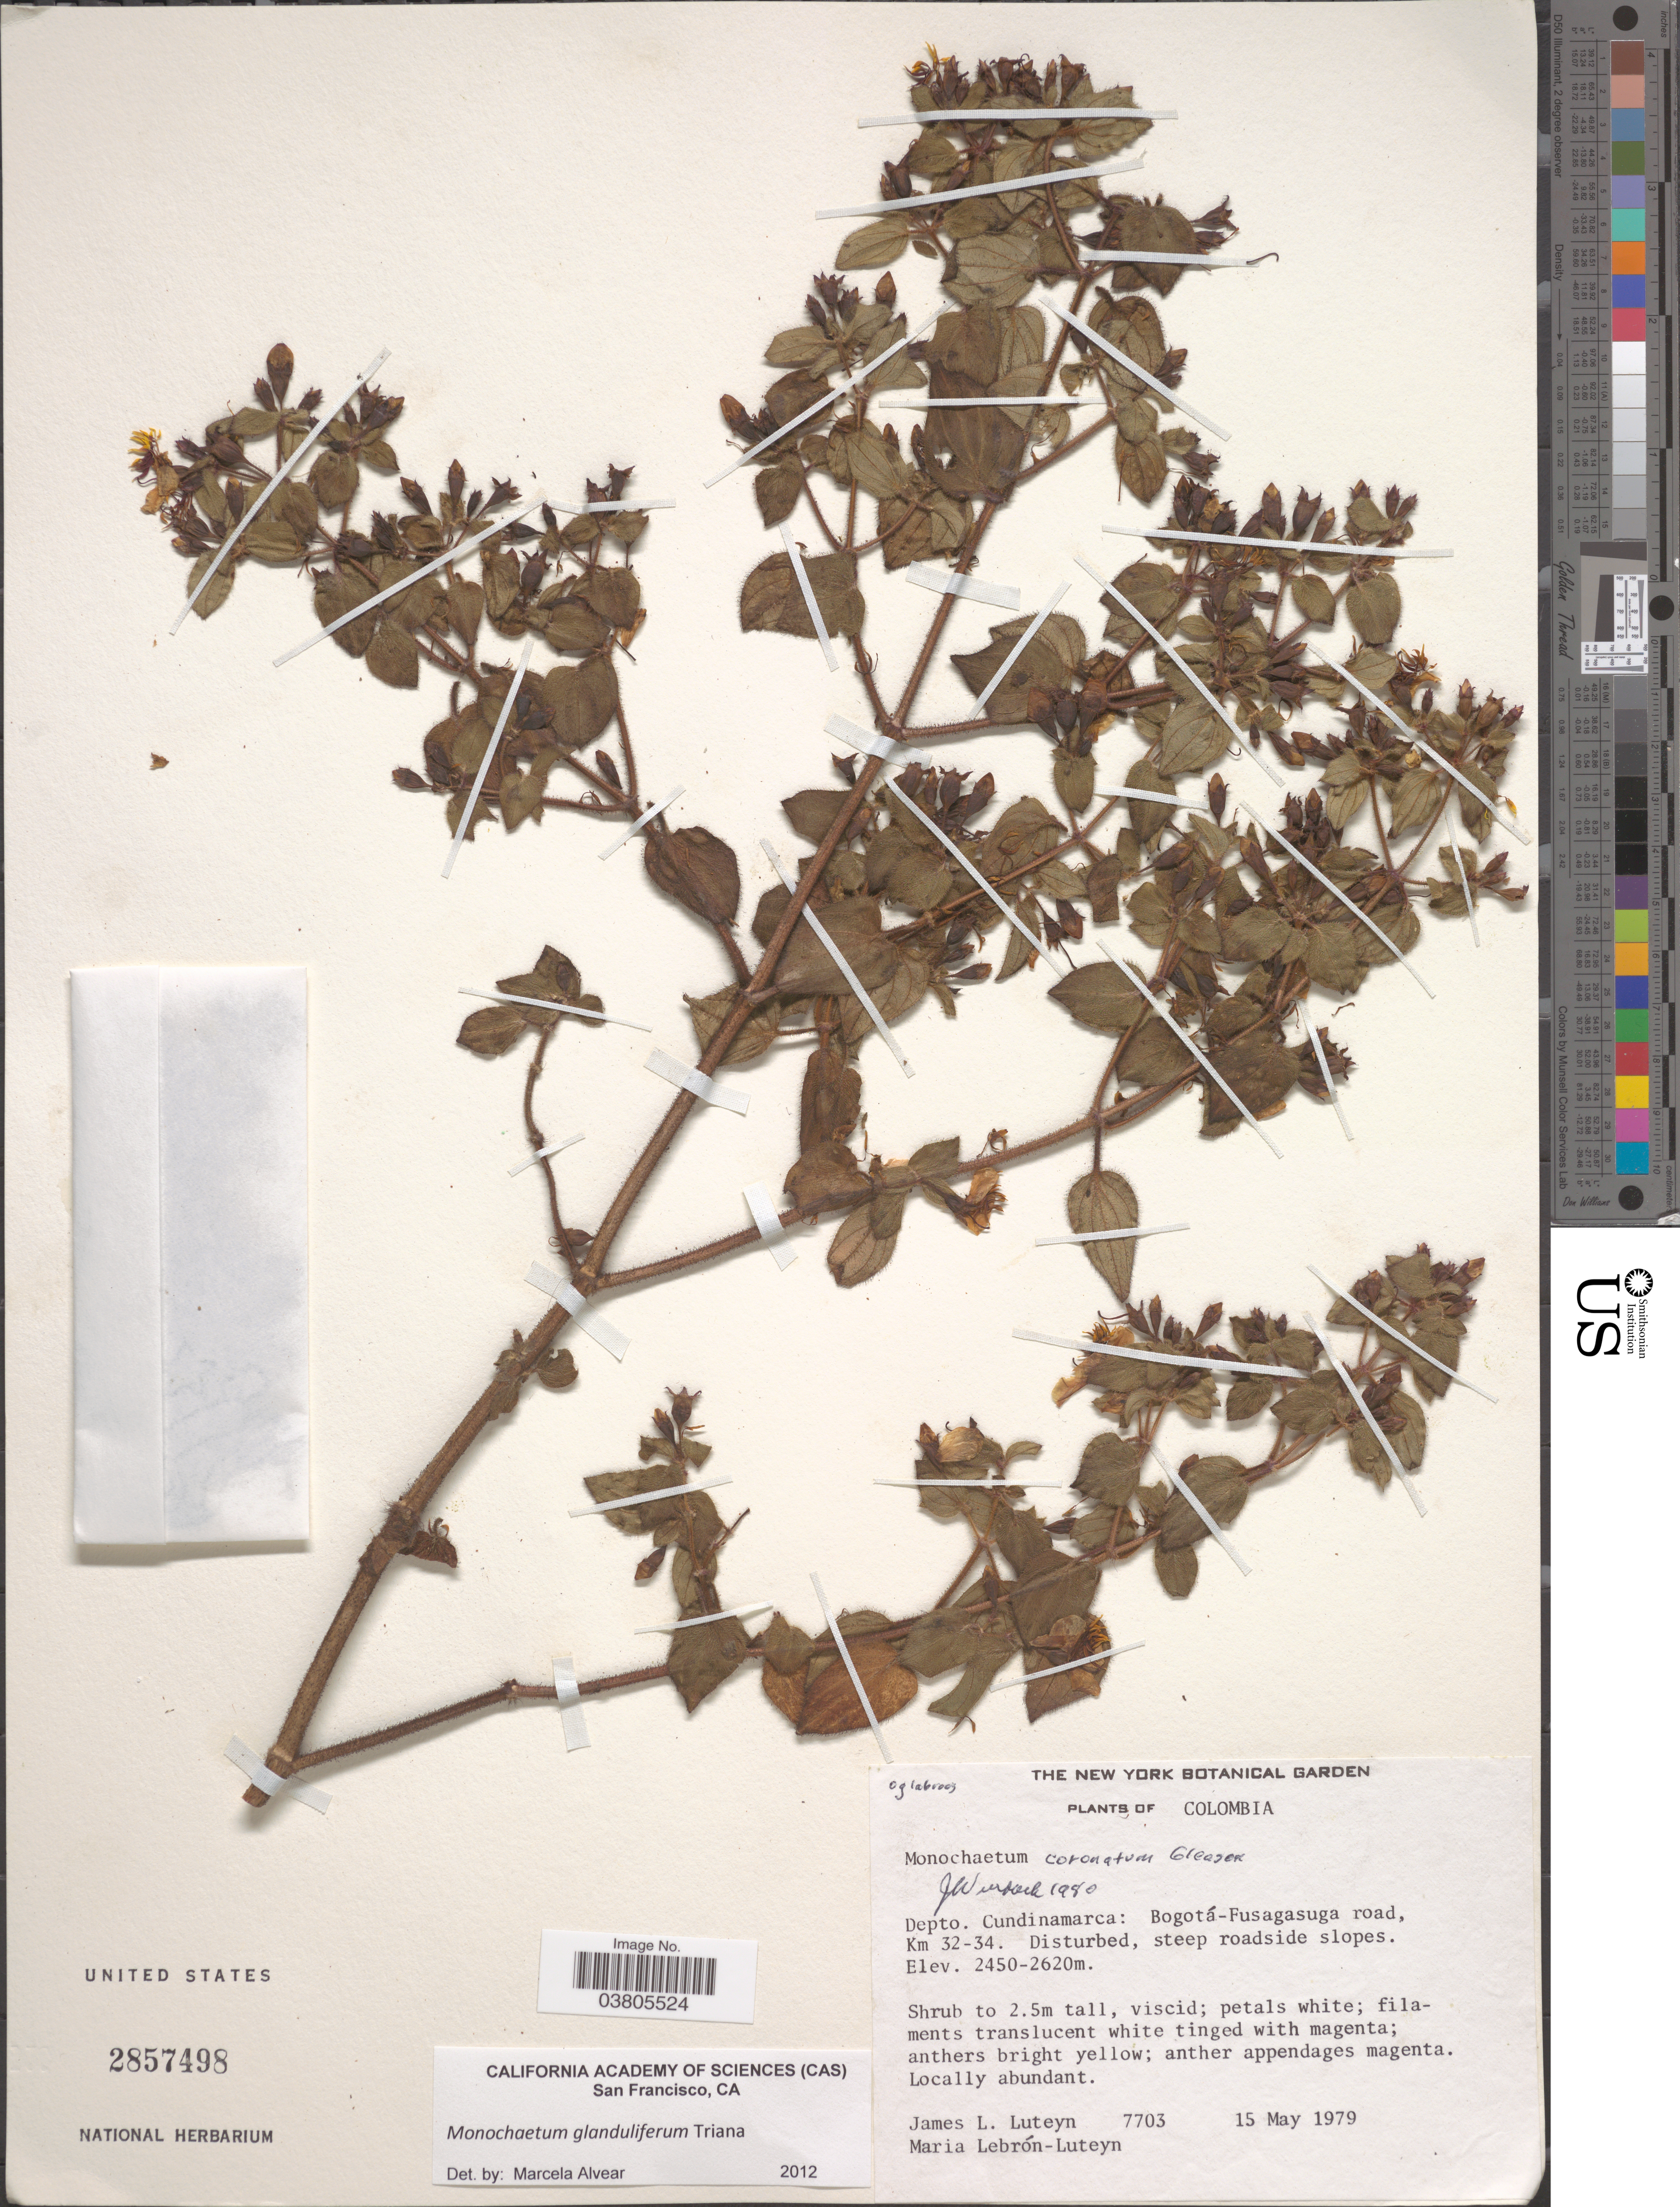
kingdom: Plantae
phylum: Tracheophyta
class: Magnoliopsida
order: Myrtales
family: Melastomataceae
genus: Monochaetum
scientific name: Monochaetum glanduliferum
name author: Triana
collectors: J. L. Luteyn & M. L. Lebrón-Luteyn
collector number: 7703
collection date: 1979-05-15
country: Colombia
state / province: Cundinamarca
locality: Depto. Cundinamarca: Bogotá-Fusagasuga road, Km 32-34.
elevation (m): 2450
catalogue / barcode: US 2857498